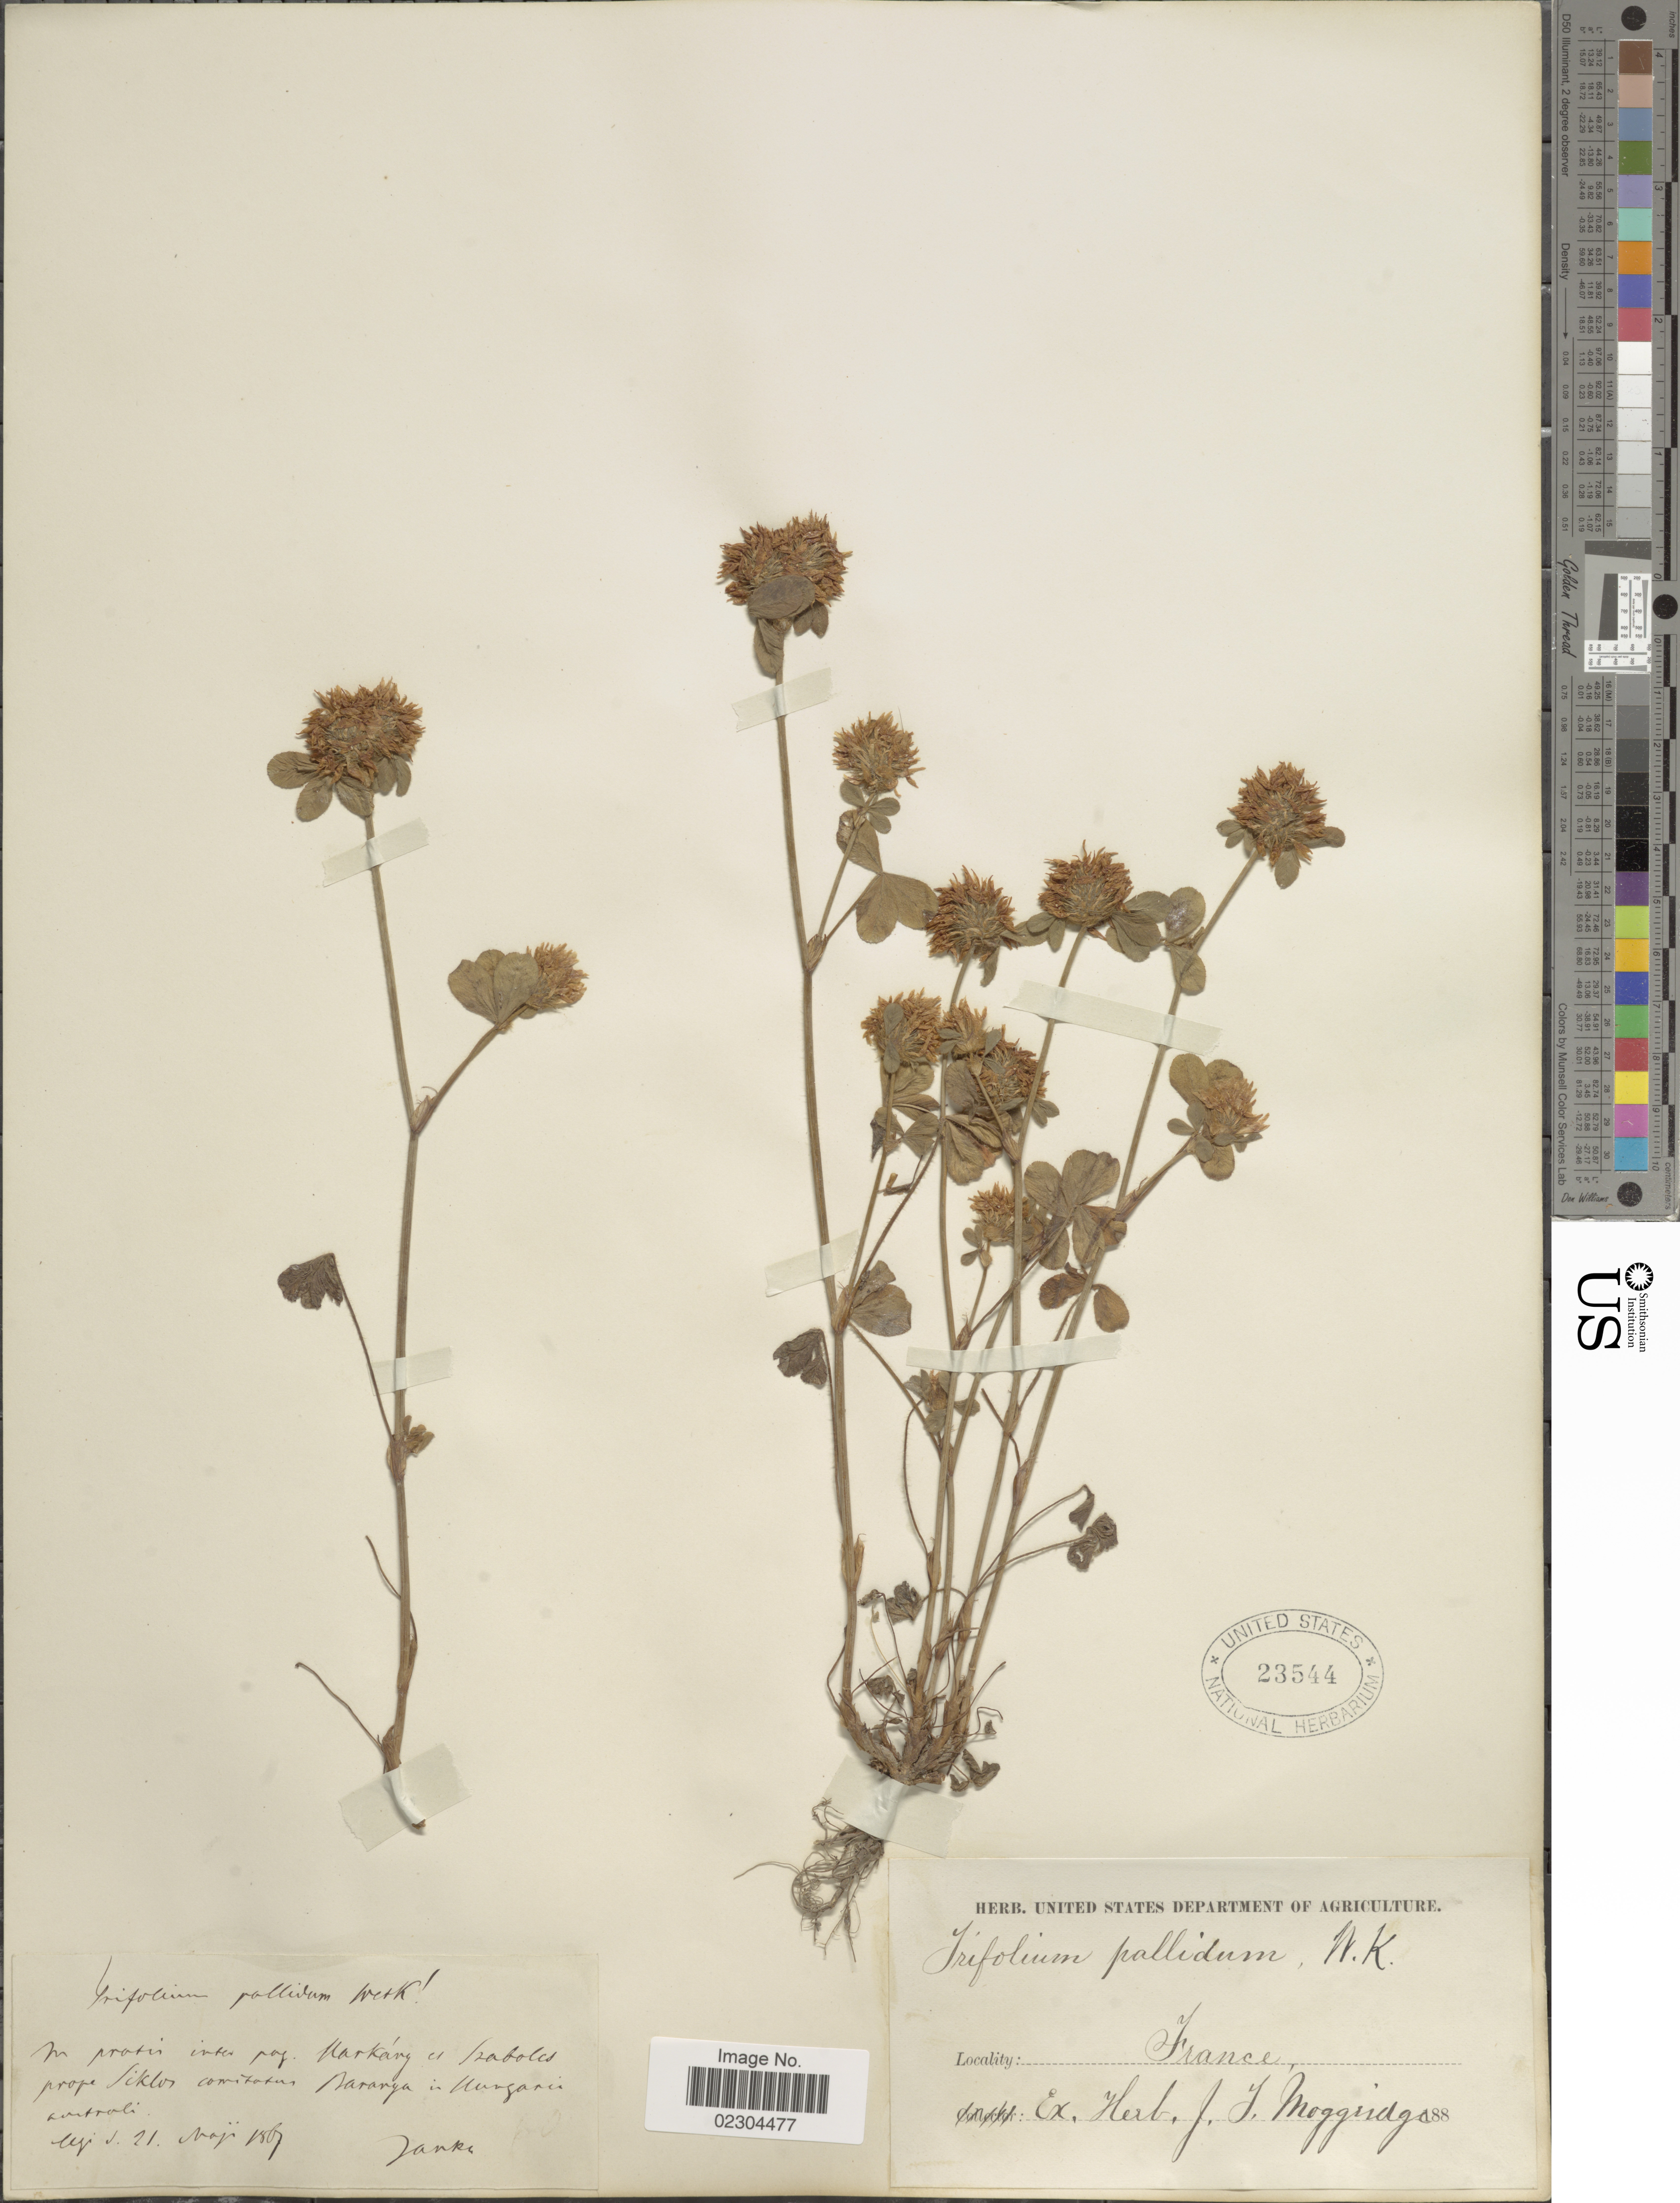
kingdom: Plantae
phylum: Tracheophyta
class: Magnoliopsida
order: Fabales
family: Fabaceae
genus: Trifolium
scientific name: Trifolium pallidum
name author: Waldst. & Kit.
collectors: V. Janka von Bulcs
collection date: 1867-05-21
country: France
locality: Inter pag. Karkary et Szaboles prope Siklos comitatus Barnga in Ungarie centralis [interpreted]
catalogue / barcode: US 23544